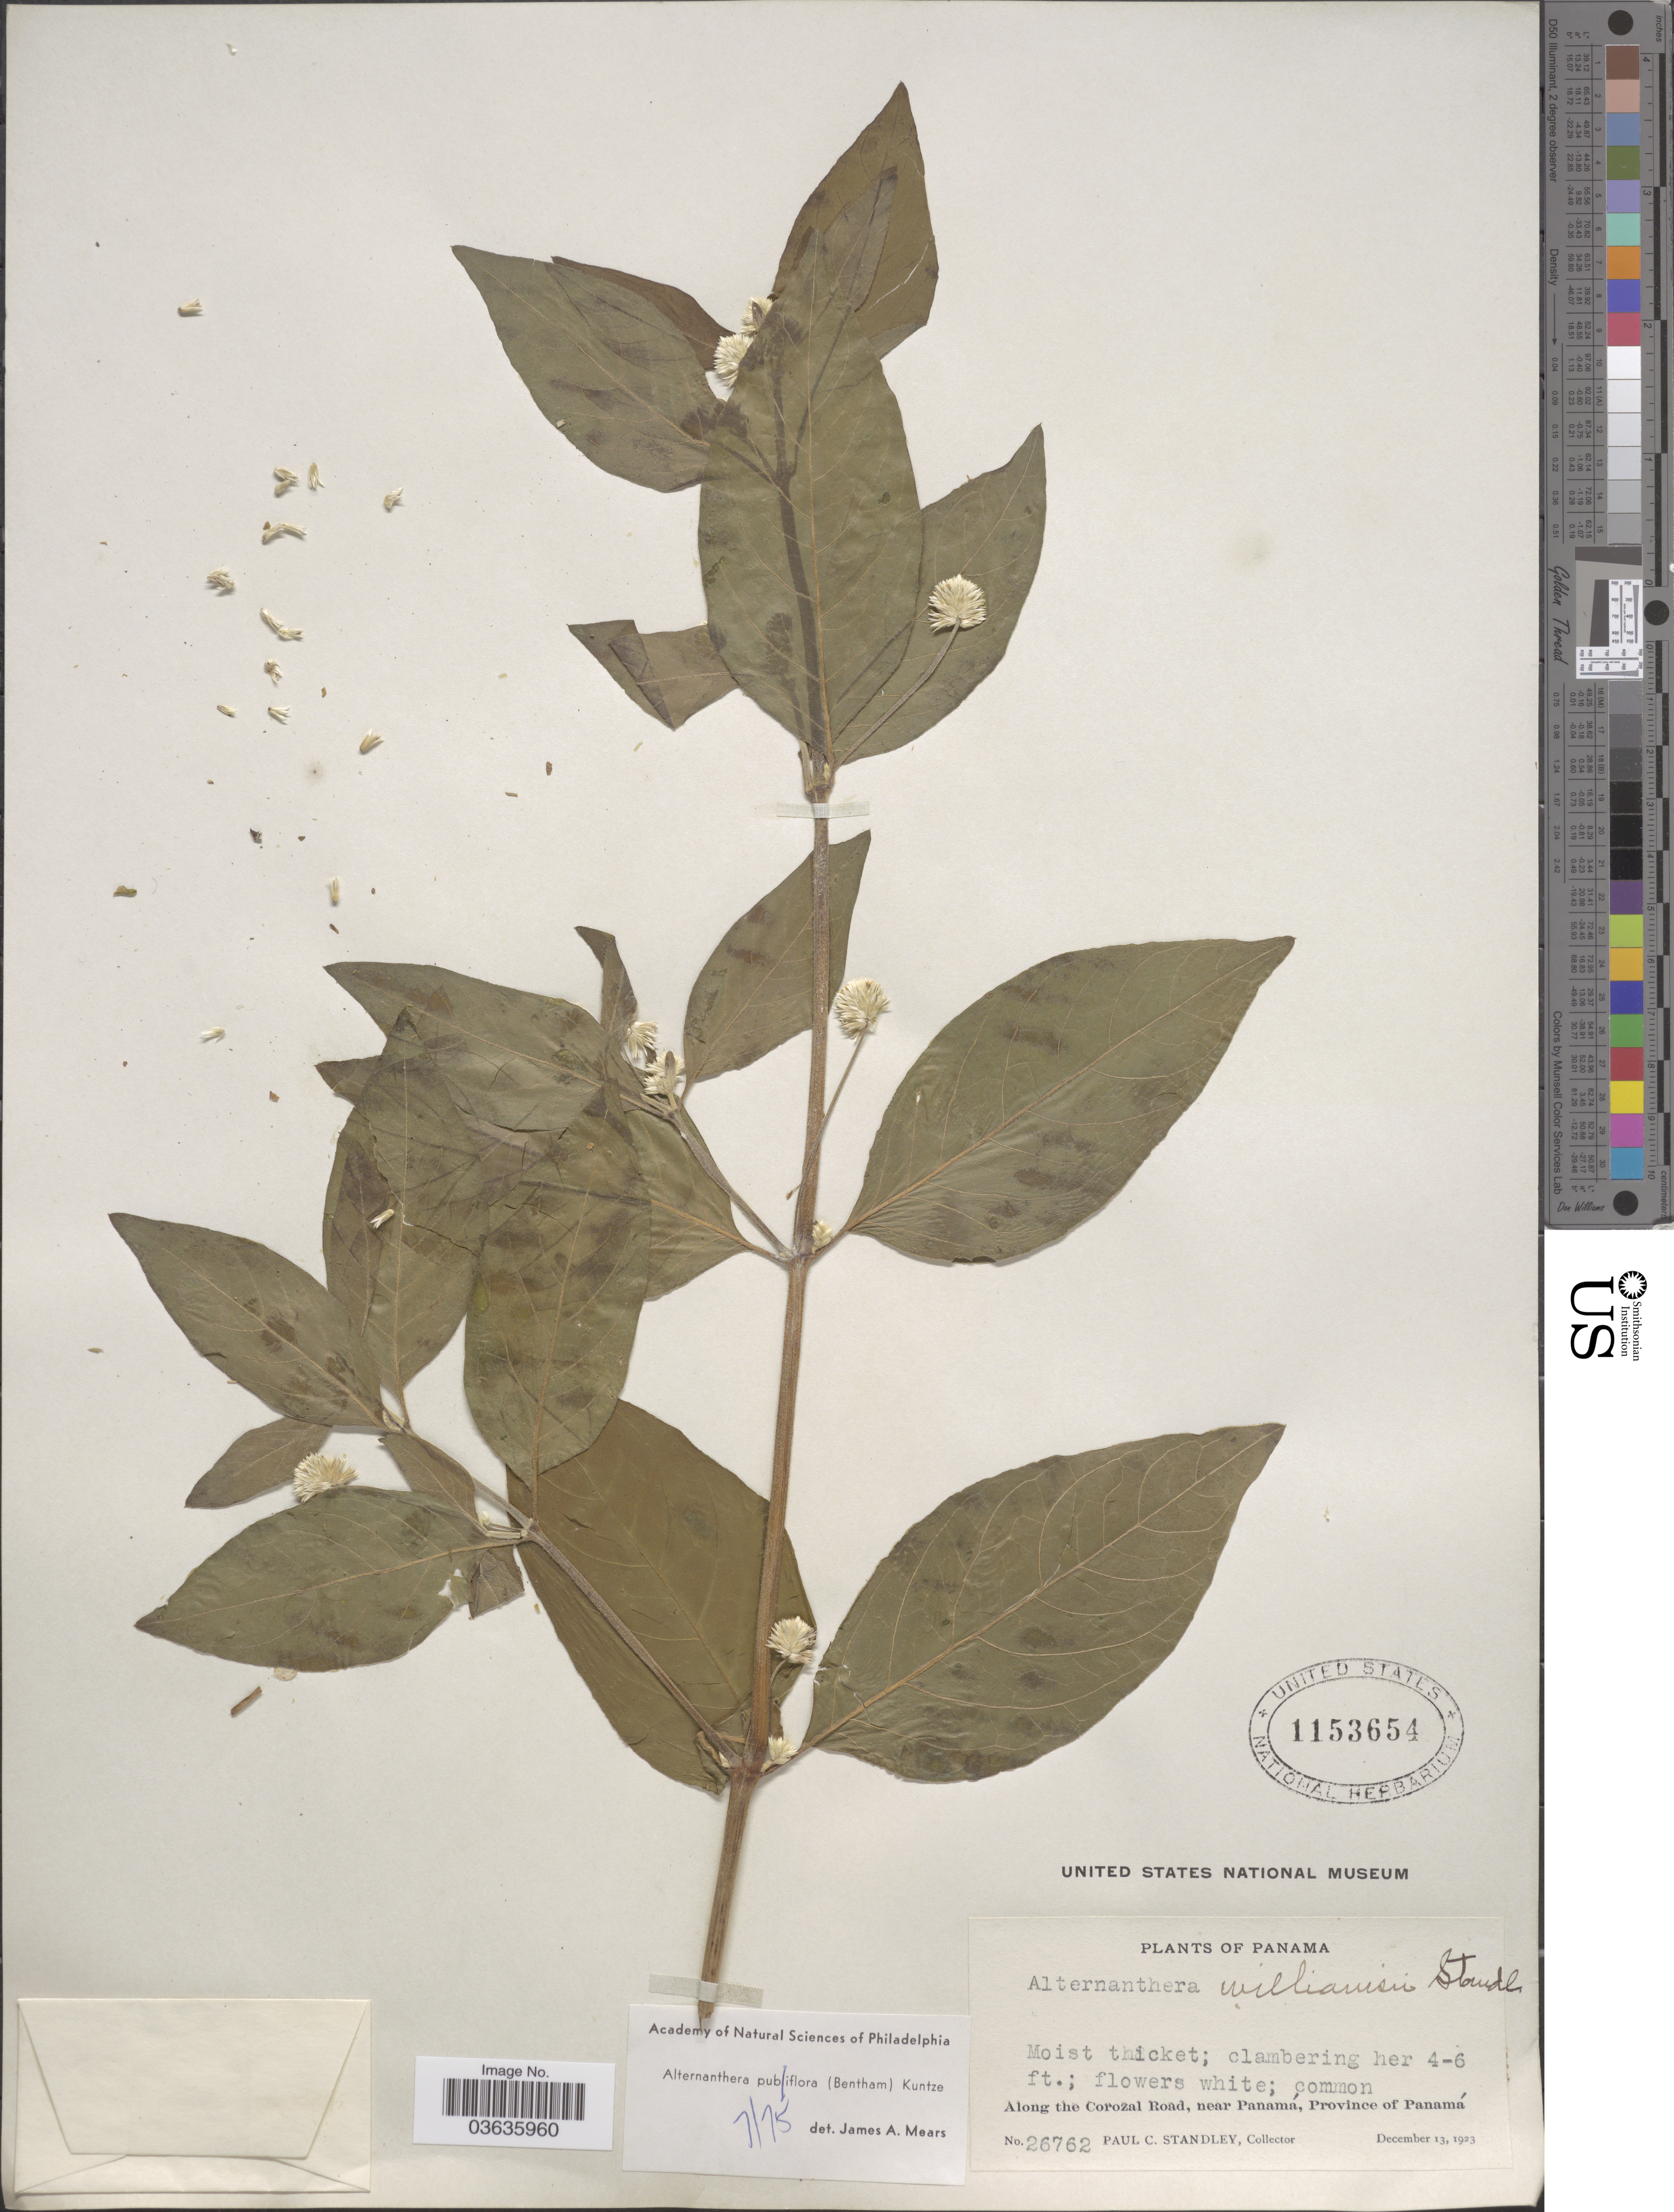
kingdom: Plantae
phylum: Tracheophyta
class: Magnoliopsida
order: Caryophyllales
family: Amaranthaceae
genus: Alternanthera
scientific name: Alternanthera pubiflora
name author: (Benth.) Kuntze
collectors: P. C. Standley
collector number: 26762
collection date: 1923-12-13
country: Panama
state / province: Panamá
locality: Along the Corozal Road, near Panamá.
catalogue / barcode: US 1153654